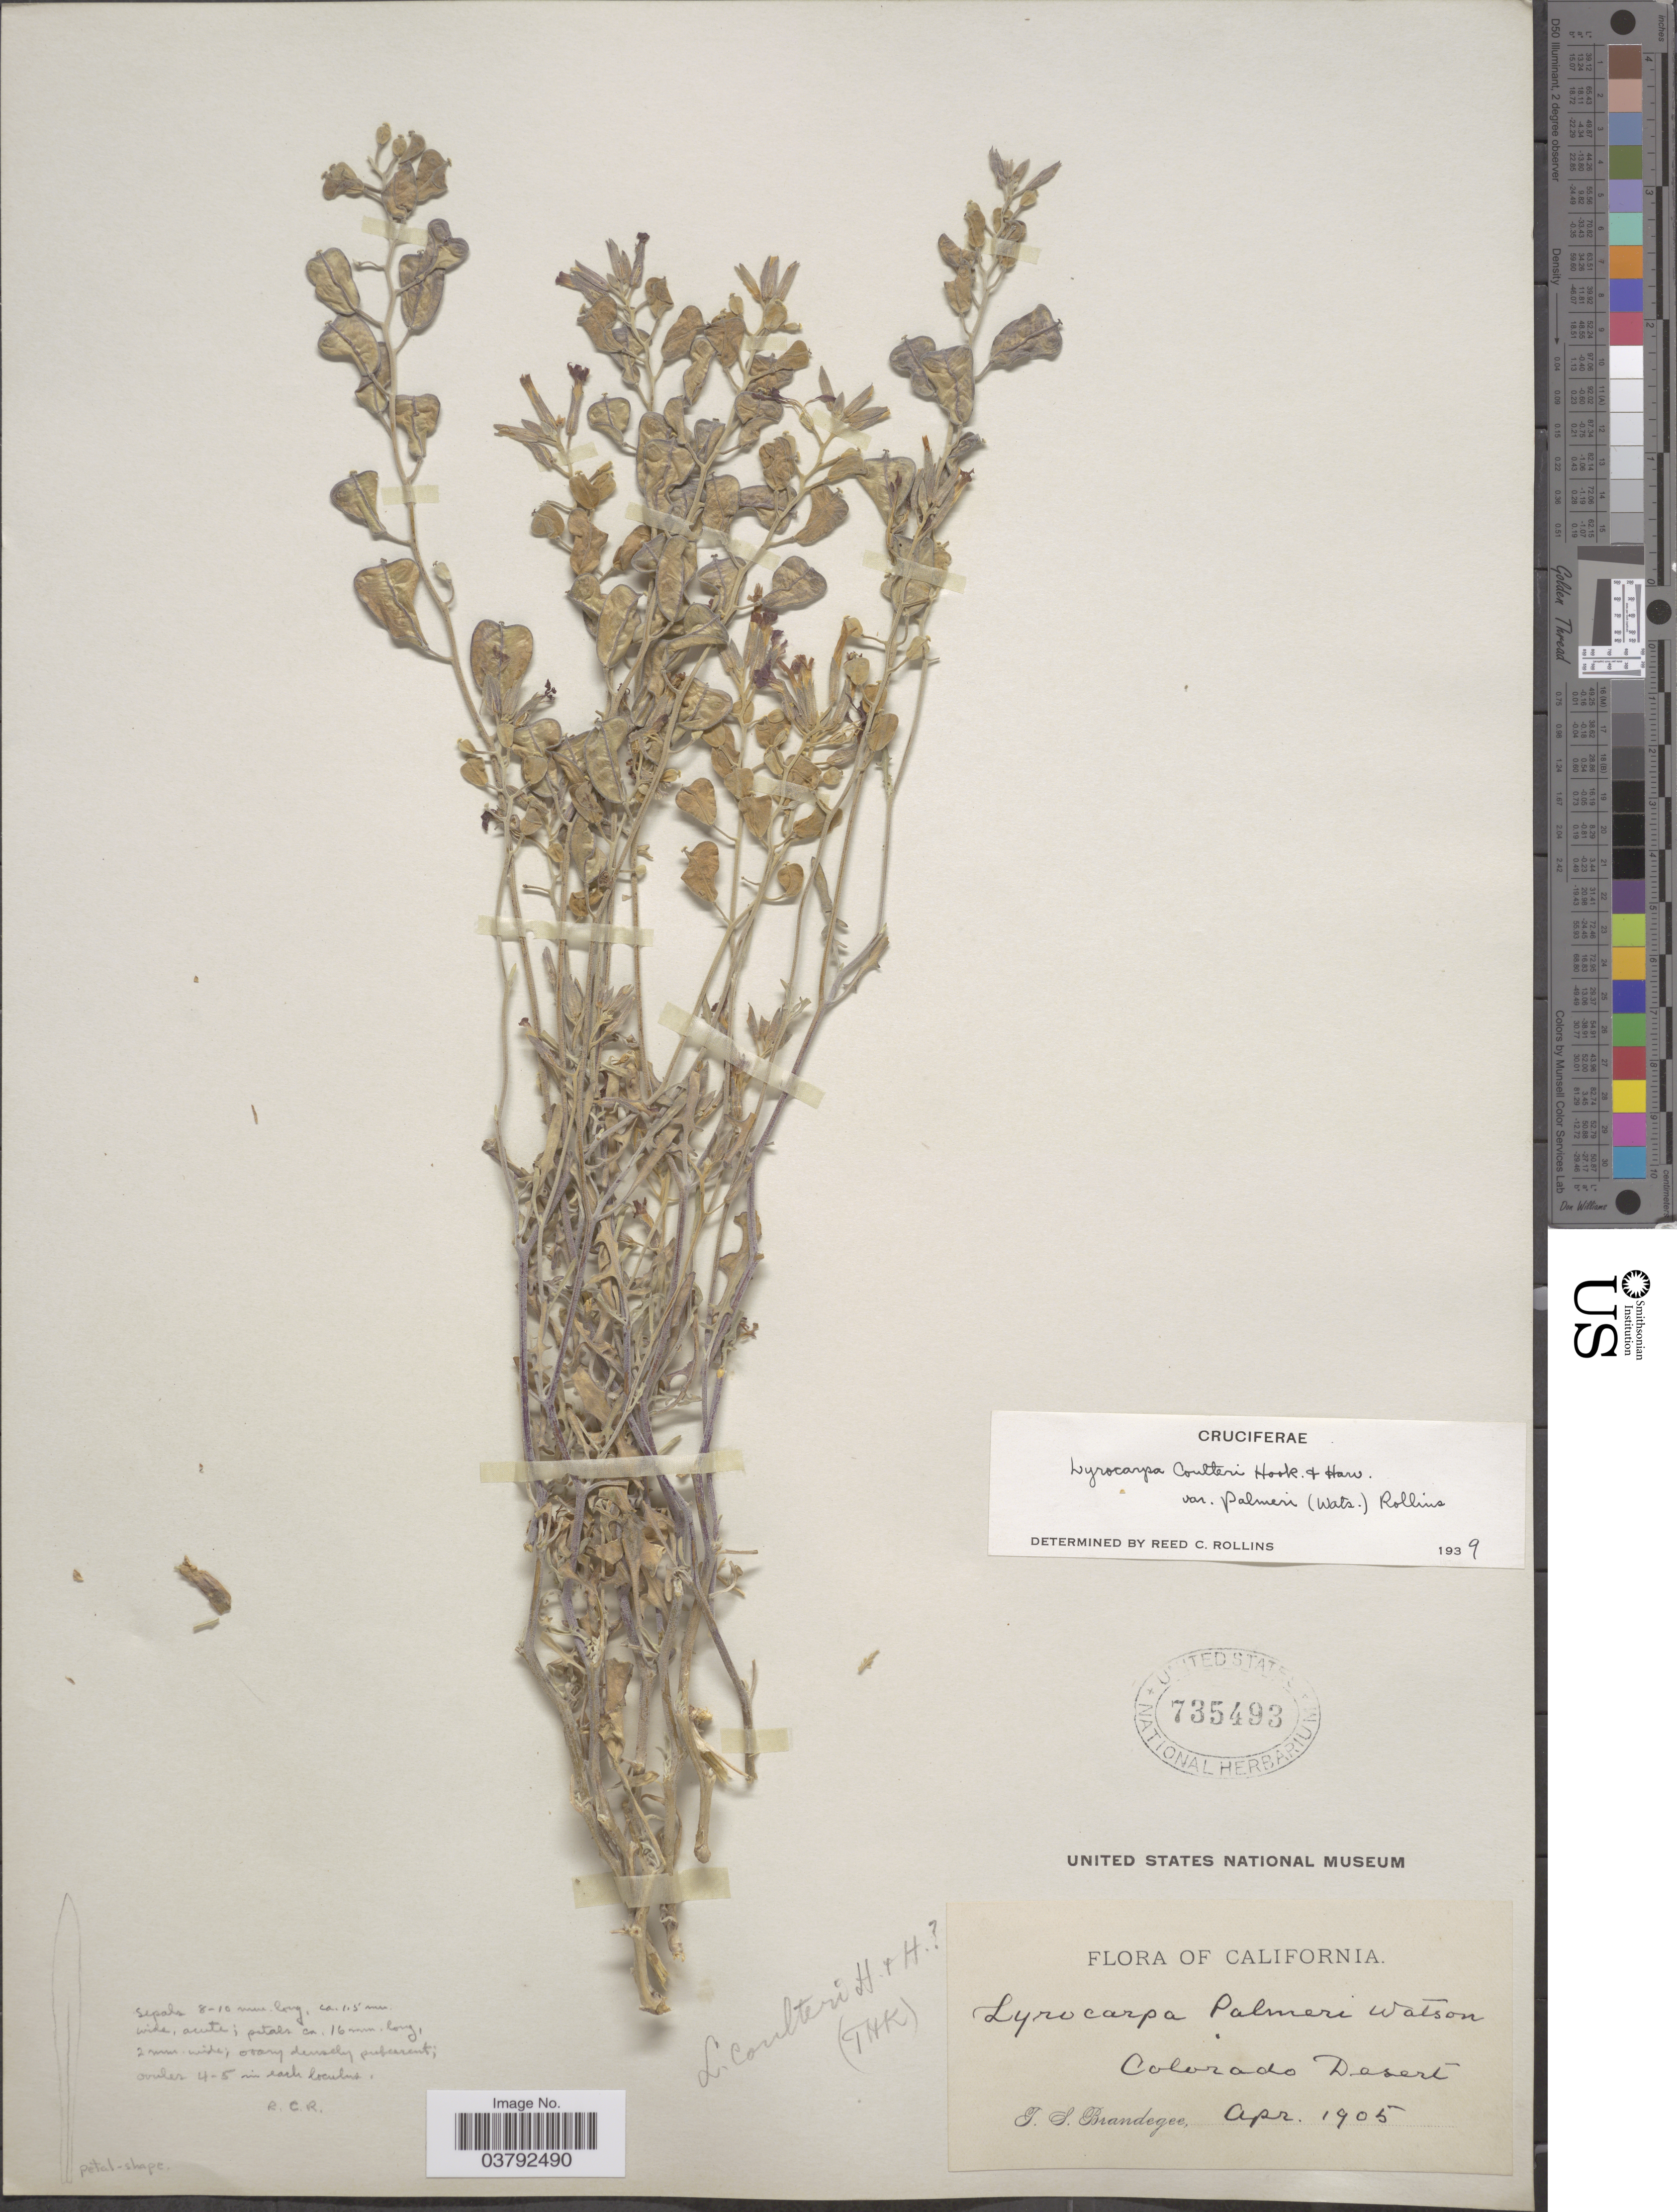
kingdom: Plantae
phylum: Tracheophyta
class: Magnoliopsida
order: Brassicales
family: Brassicaceae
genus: Lyrocarpa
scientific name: Lyrocarpa coulteri var. palmeri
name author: (S. Watson) Rollins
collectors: T. S. Brandegee (herbarium)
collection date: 1905-04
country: United States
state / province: California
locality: Colorado Desert.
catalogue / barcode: US 735493